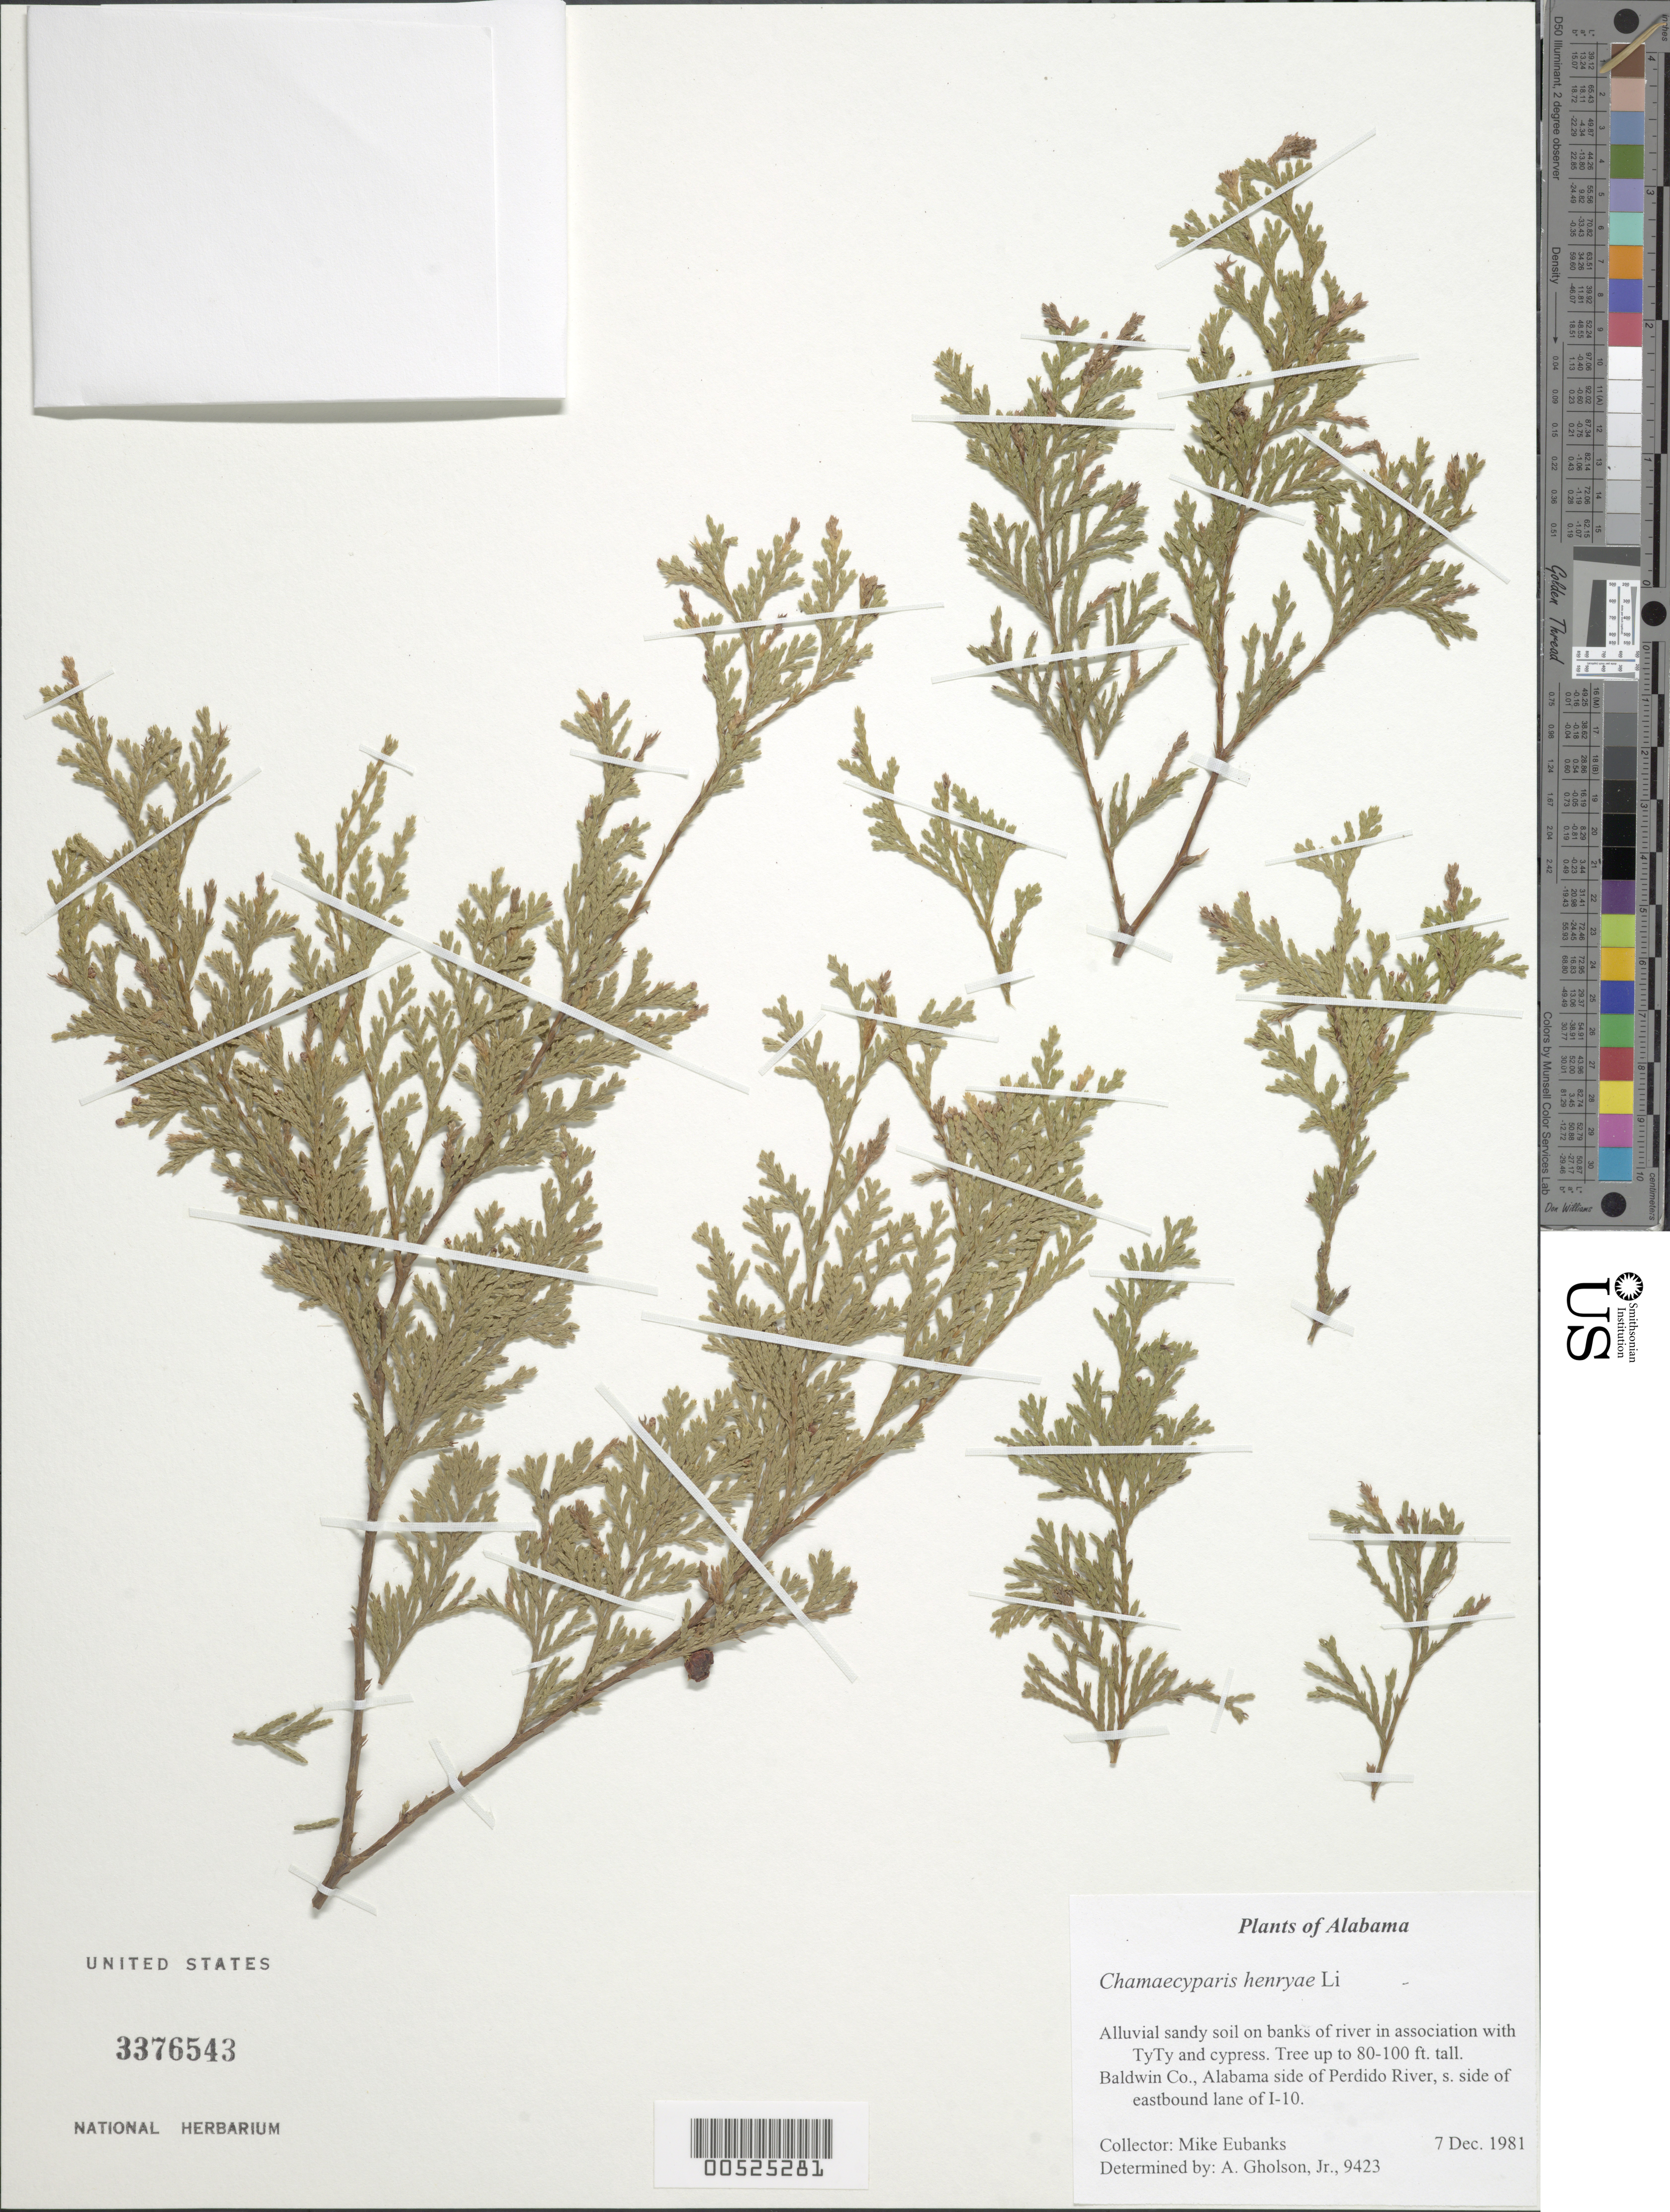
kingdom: Plantae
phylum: Tracheophyta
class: Pinopsida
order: Pinales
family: Cupressaceae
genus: Chamaecyparis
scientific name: Chamaecyparis henryae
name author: H.L. Li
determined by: Gholson, A. S.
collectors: M. Eubanks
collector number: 9423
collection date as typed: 07 Dec 1981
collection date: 1981-12-07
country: United States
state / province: Alabama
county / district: Baldwin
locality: Alabama side of perdido river, s. side of eastbound lane of i-10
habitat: Alluvial sandy soil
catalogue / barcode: US 3376543